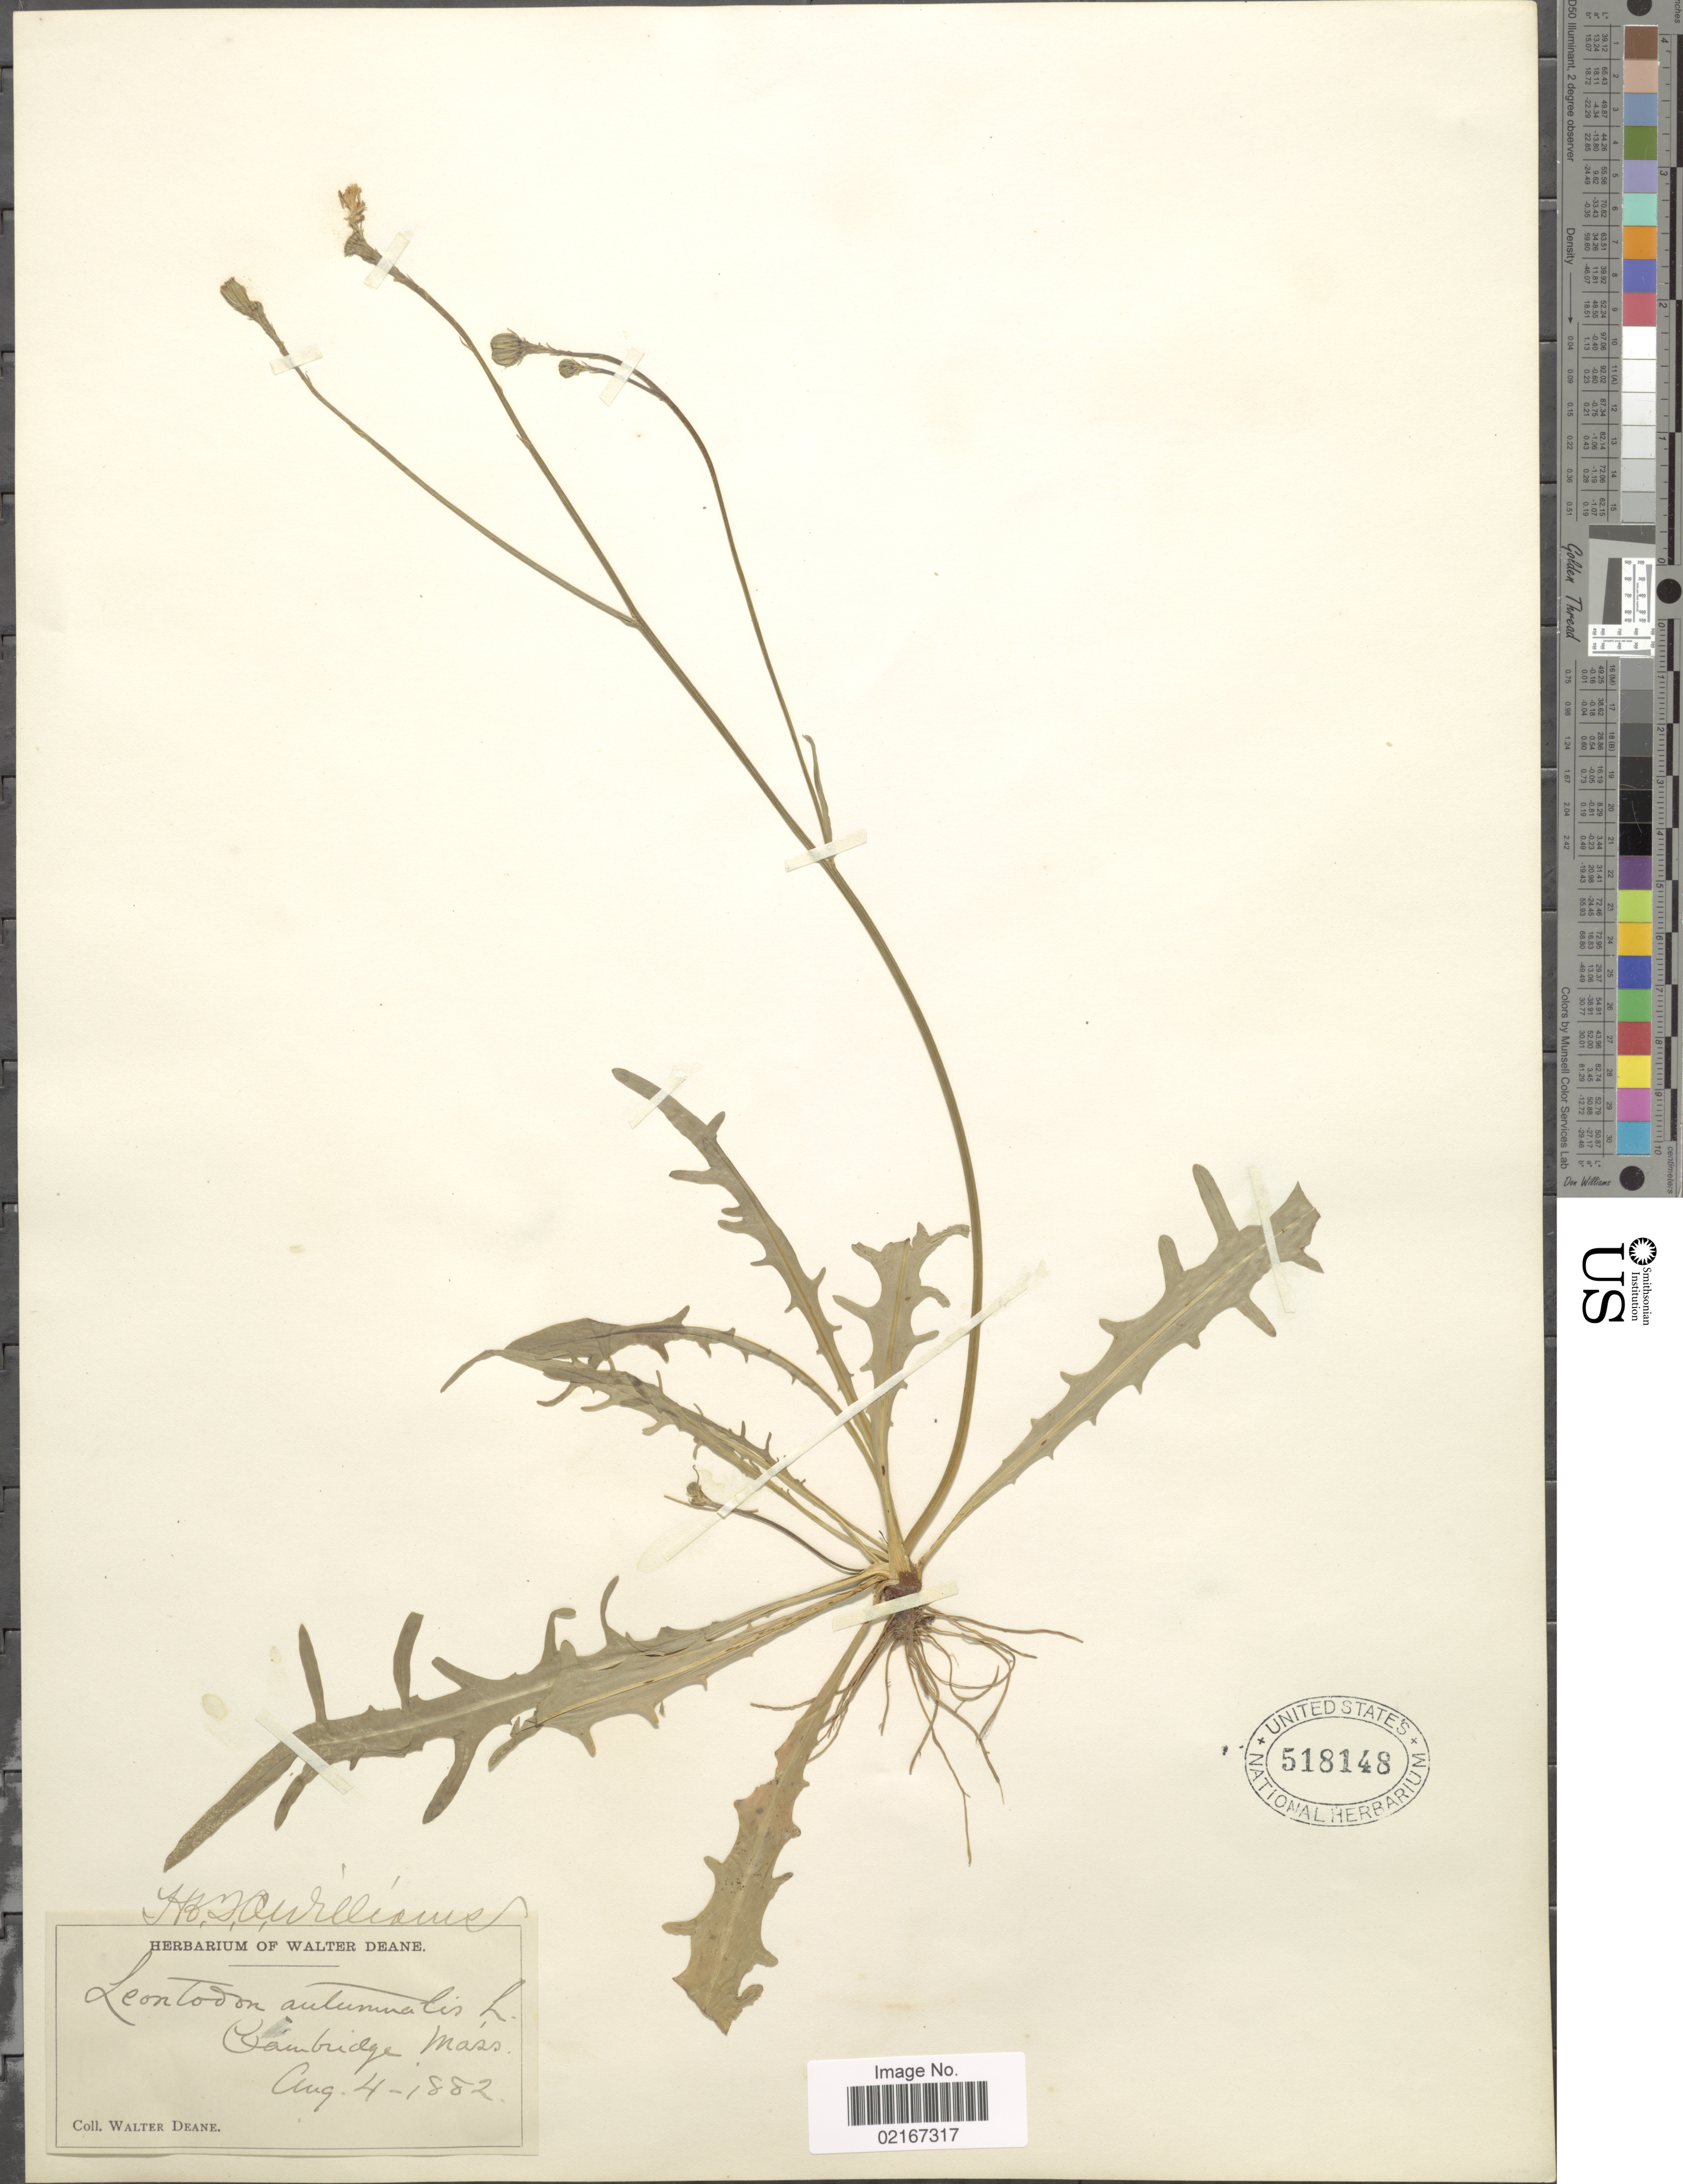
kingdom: Plantae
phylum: Tracheophyta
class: Magnoliopsida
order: Asterales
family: Asteraceae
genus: Scorzoneroides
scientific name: Scorzoneroides autumnalis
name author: (L.) Moench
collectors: W. Deane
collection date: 1882-08-04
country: United States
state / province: Massachusetts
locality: Cambridge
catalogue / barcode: US 518148